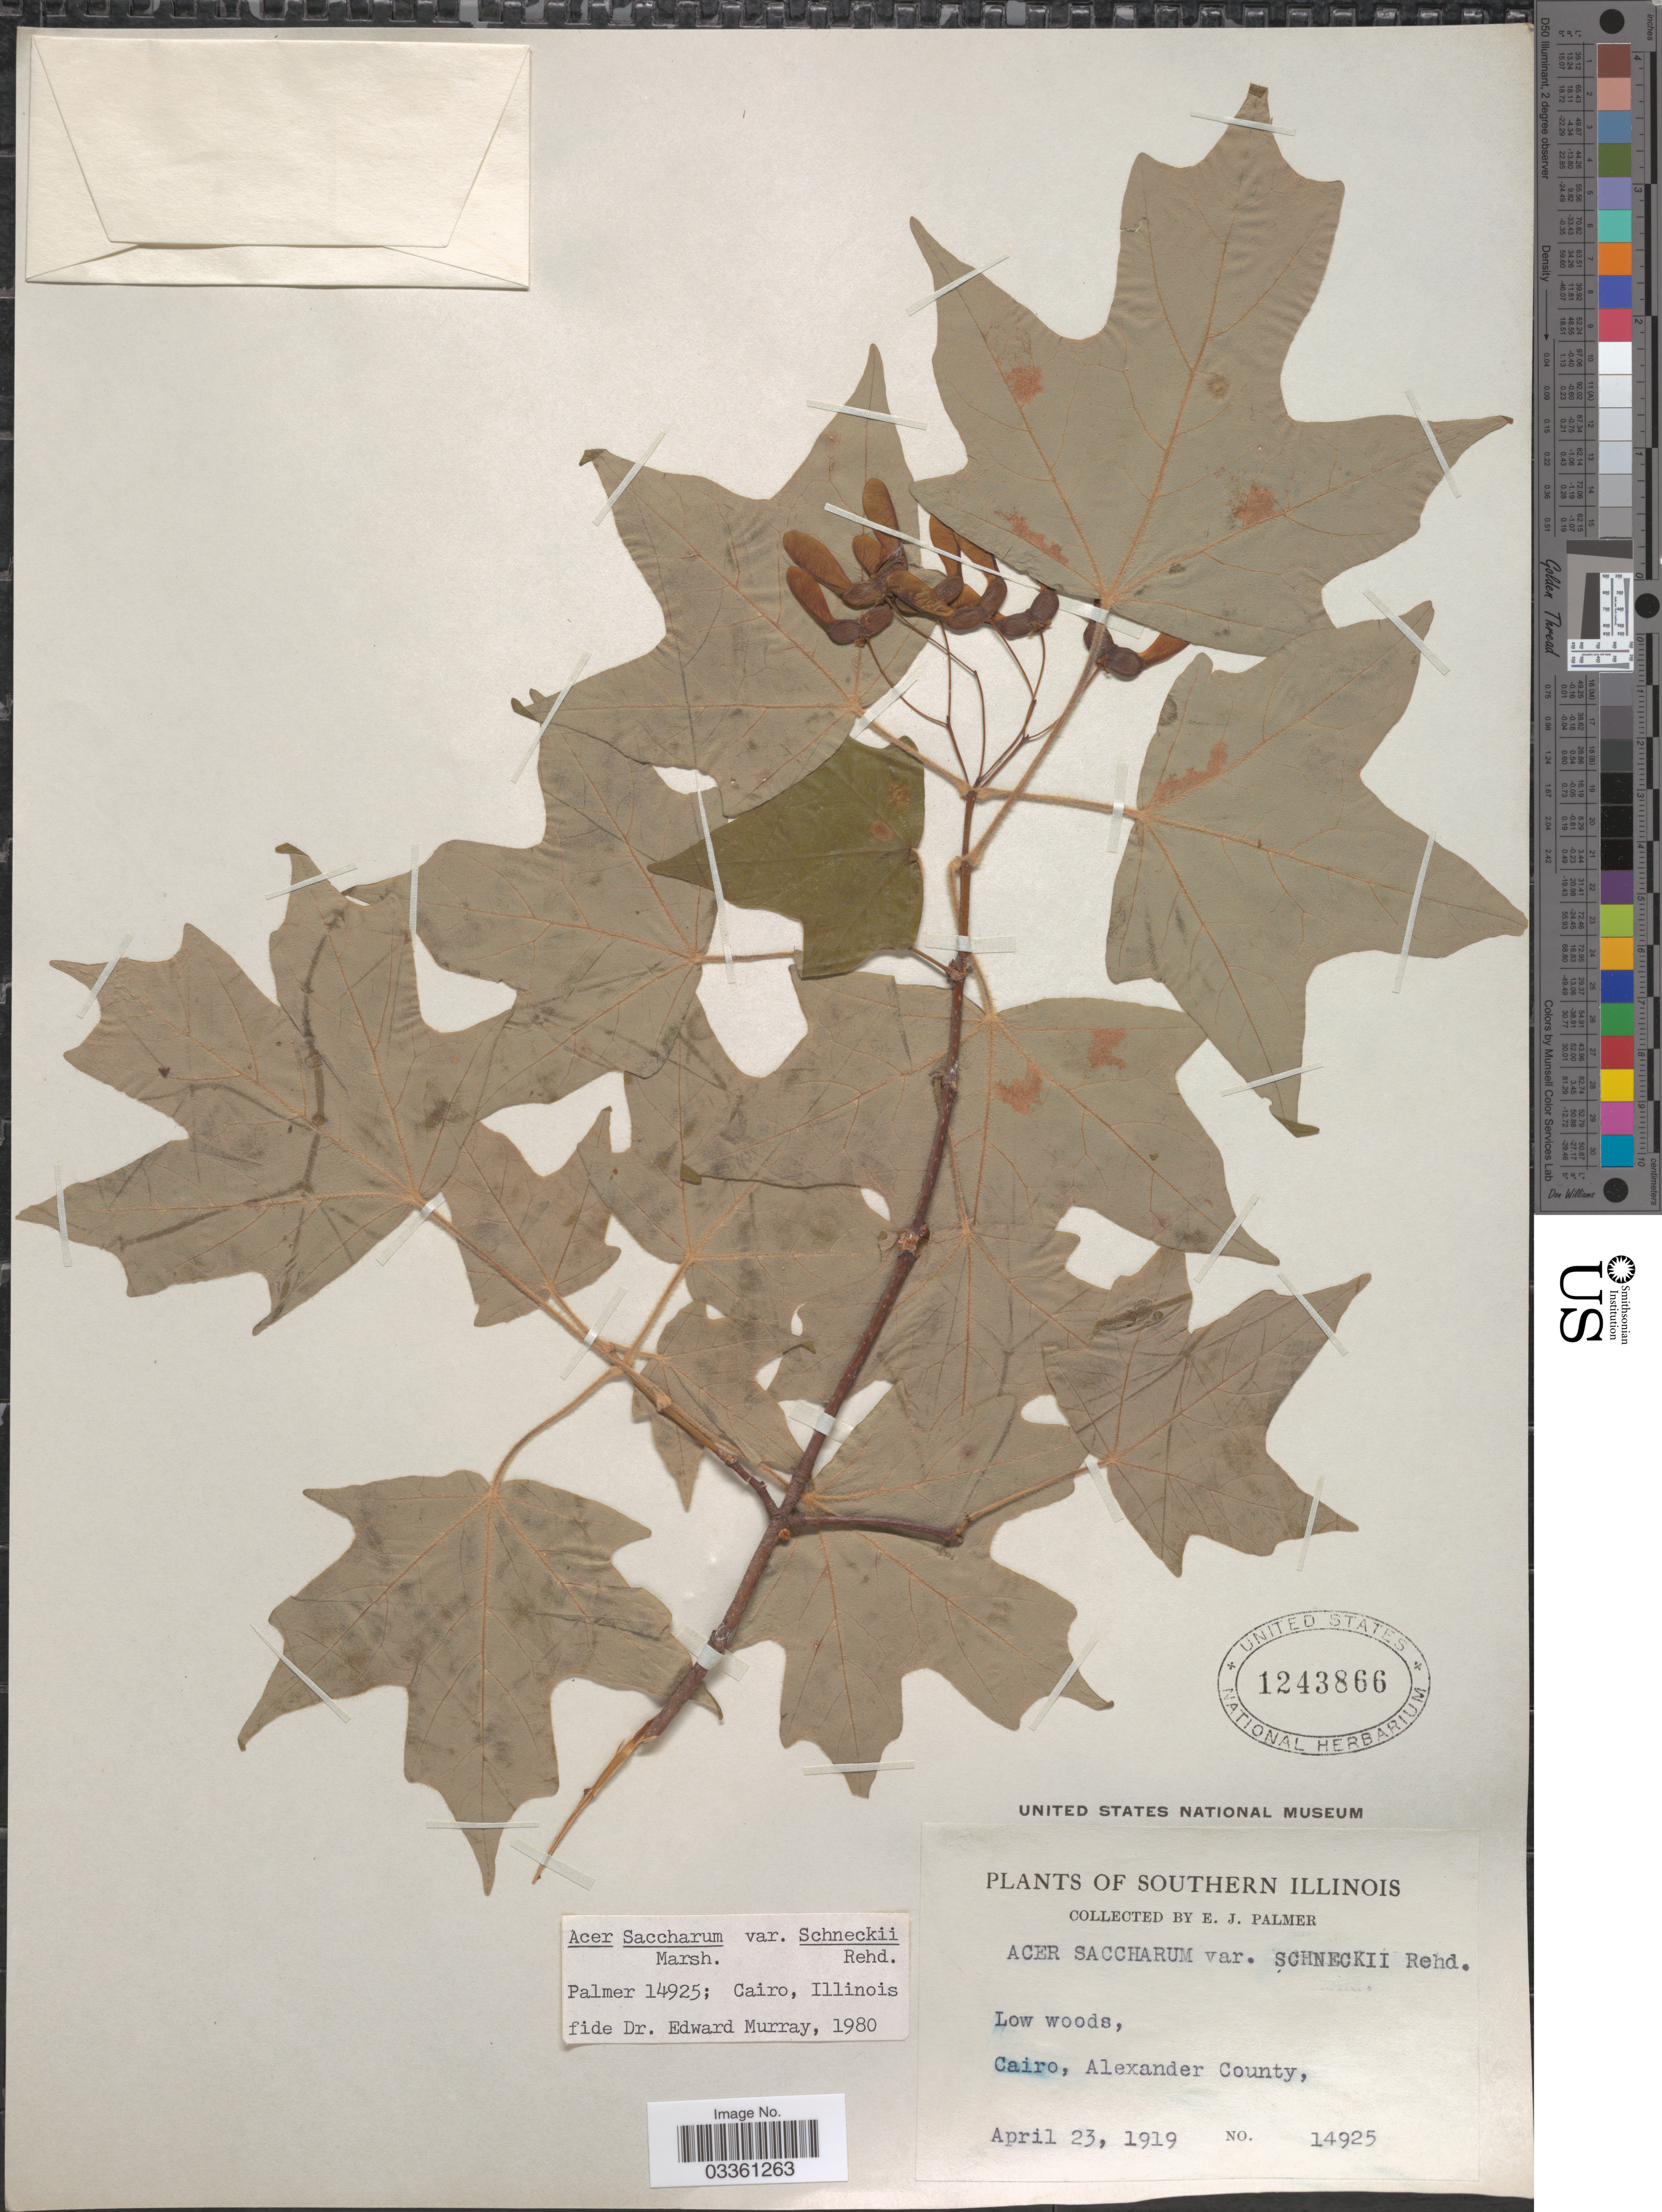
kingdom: Plantae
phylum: Tracheophyta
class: Magnoliopsida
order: Sapindales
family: Sapindaceae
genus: Acer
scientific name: Acer saccharum var. schneckii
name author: Rehder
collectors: E. J. Palmer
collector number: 14925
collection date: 1919-04-23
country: United States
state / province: Illinois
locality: Southern Illinois. Cairo, Alexander County.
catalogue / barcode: US 1243866